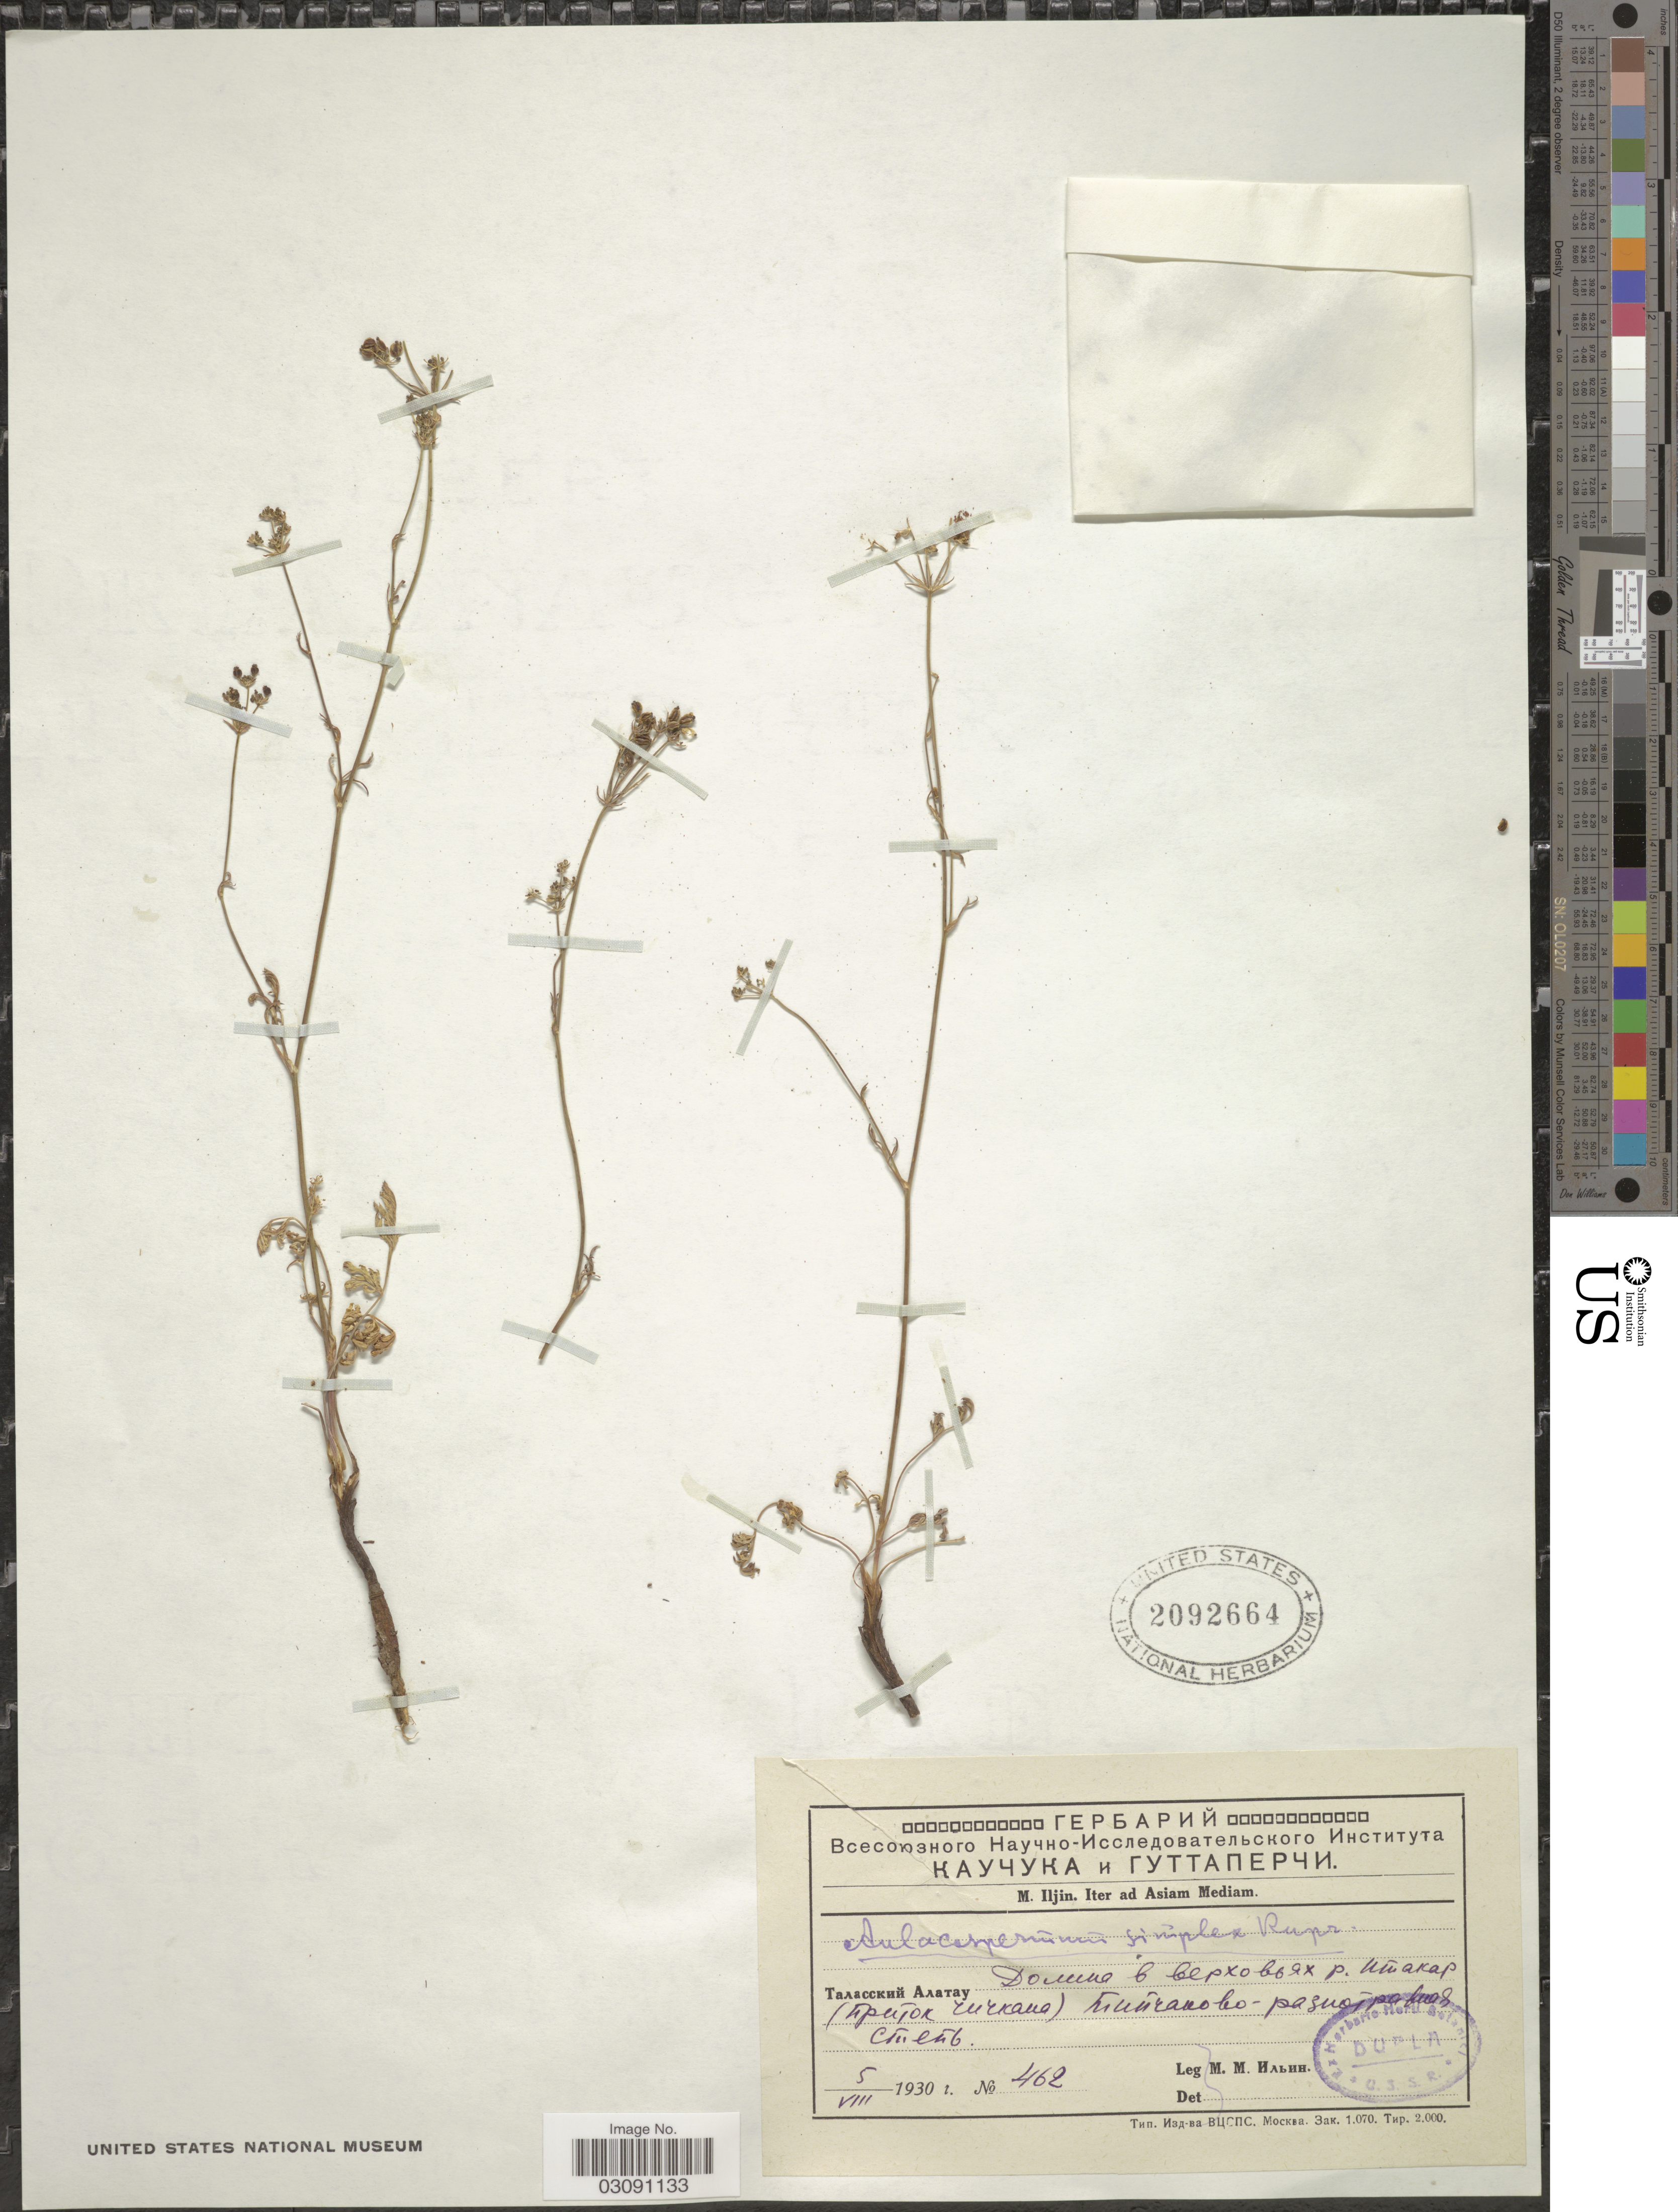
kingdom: Plantae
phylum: Tracheophyta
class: Magnoliopsida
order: Apiales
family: Apiaceae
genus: Aulacospermum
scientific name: Aulacospermum simplex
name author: Rupr.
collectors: M. Iljin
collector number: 462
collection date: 1930-08-05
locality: X. Iter ad Asiam Mediam.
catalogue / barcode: US 2092664